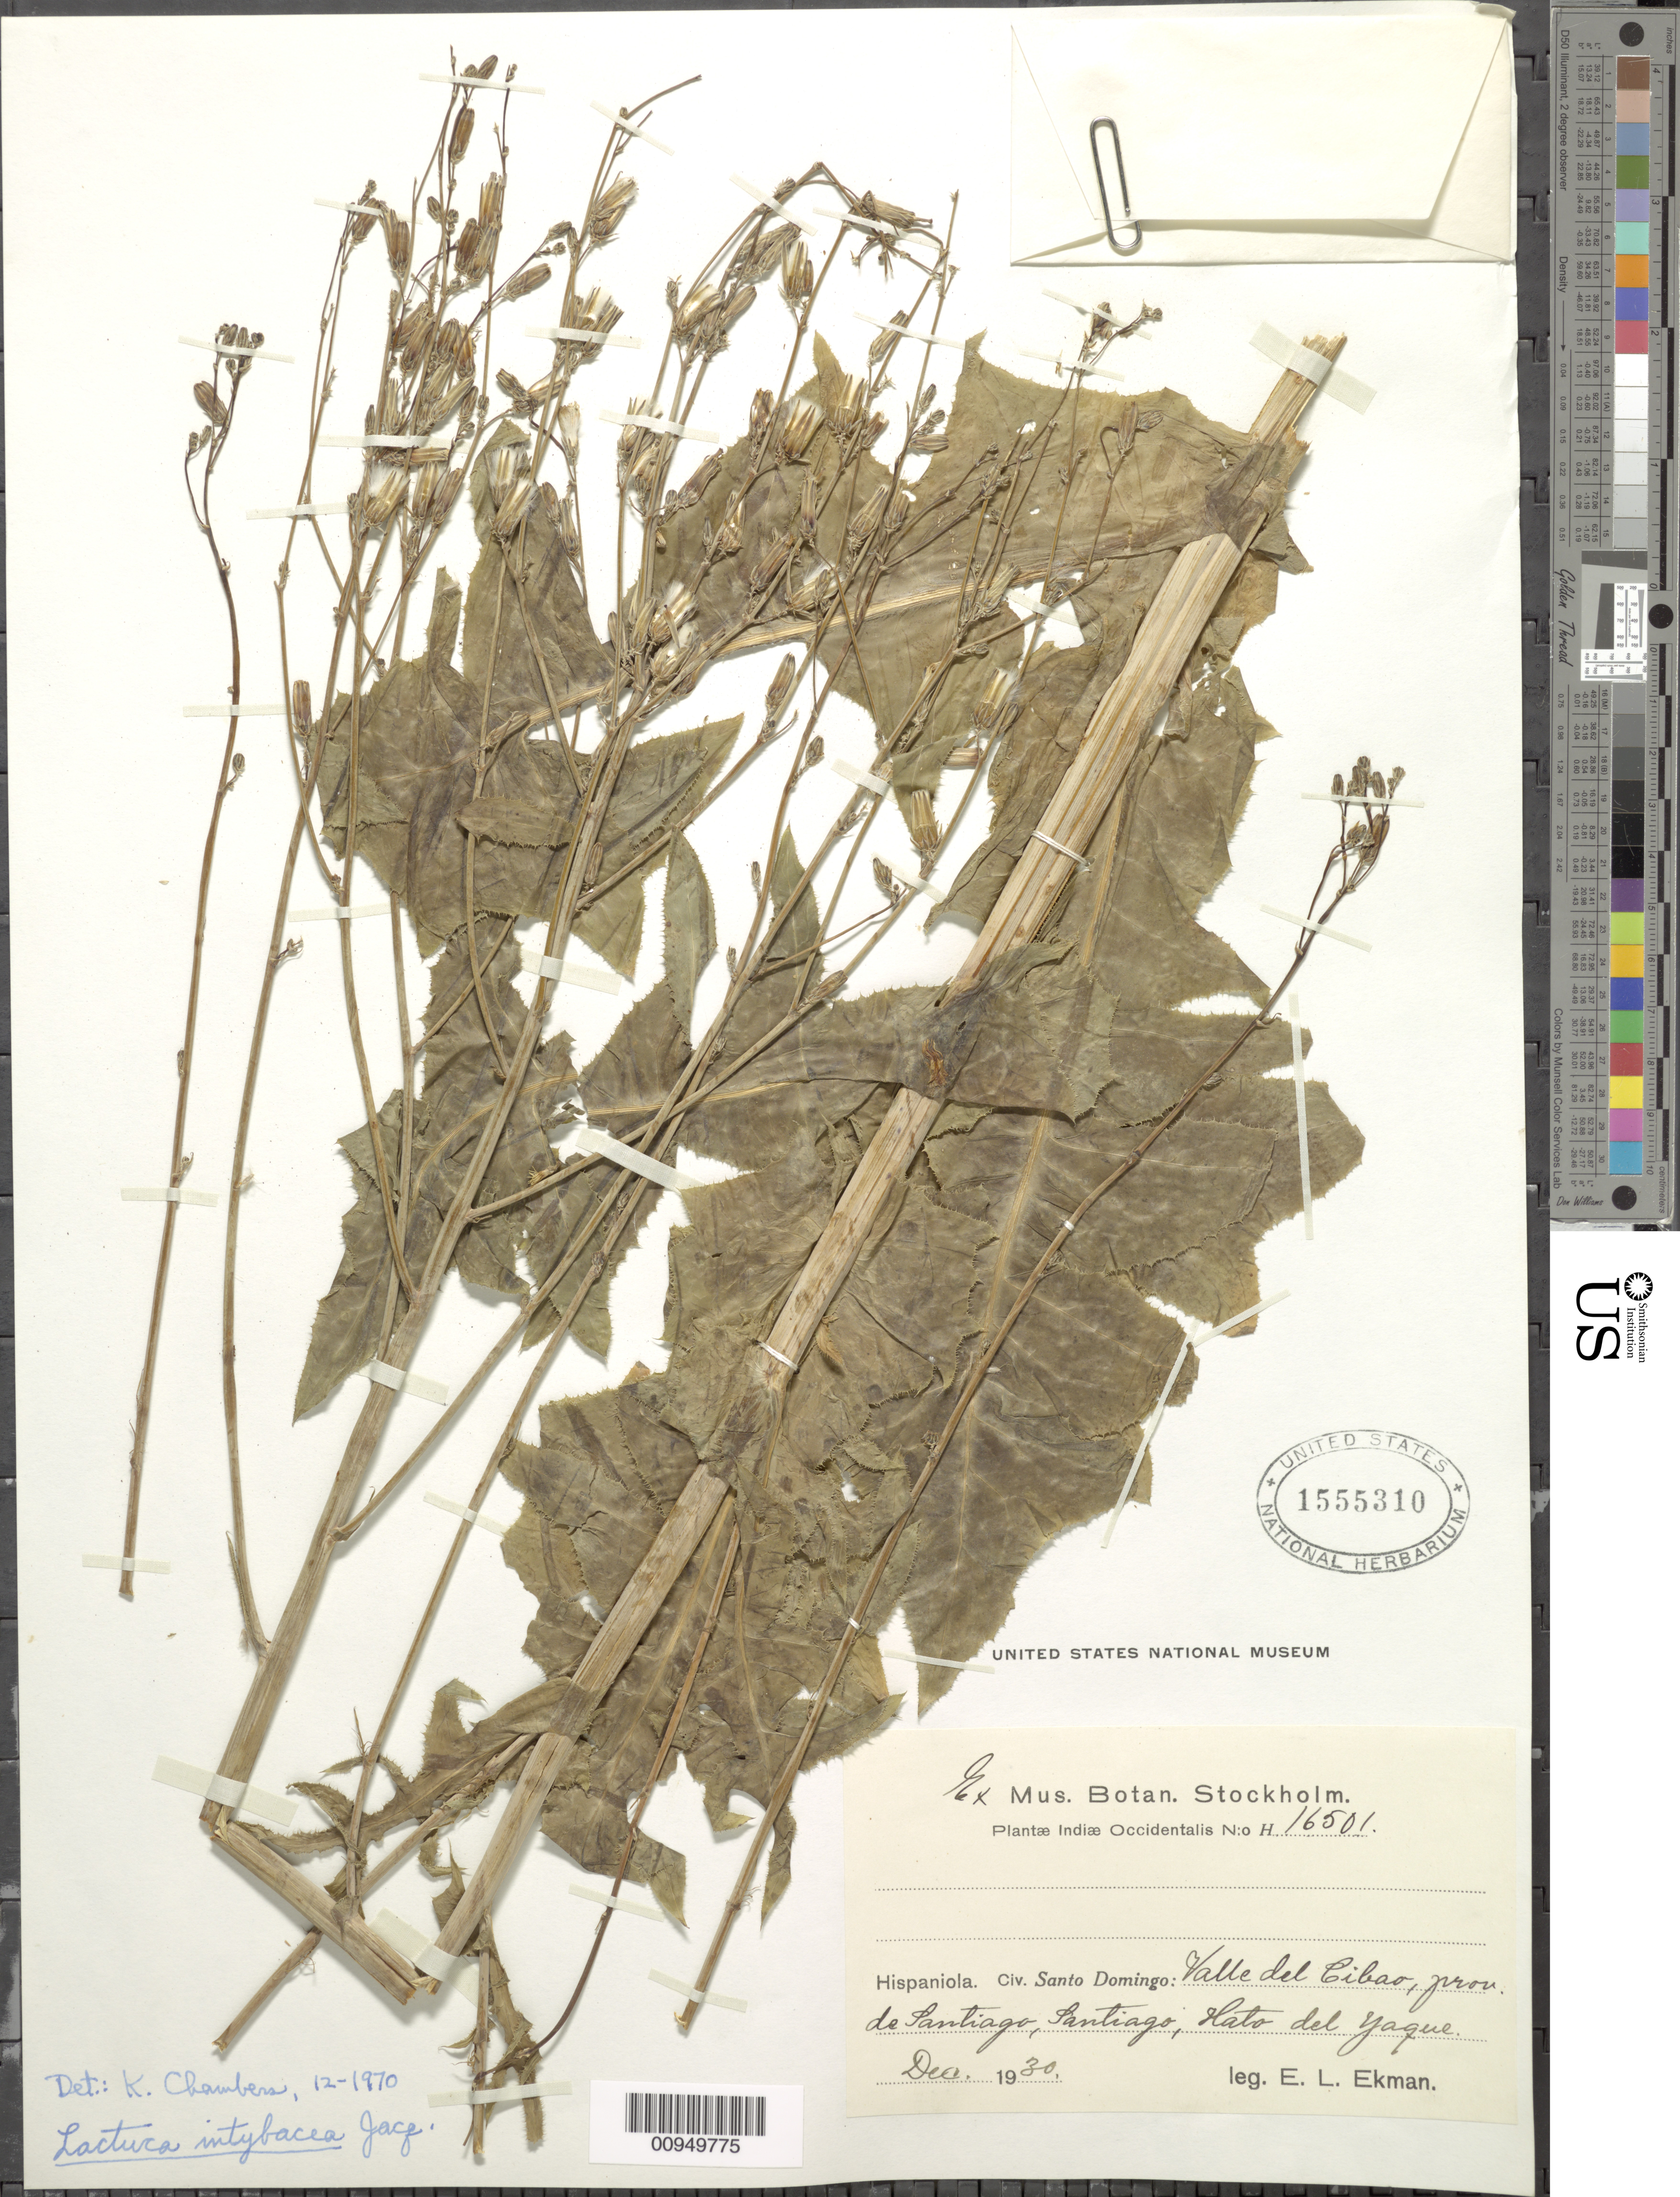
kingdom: Plantae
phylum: Tracheophyta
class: Magnoliopsida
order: Asterales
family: Asteraceae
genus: Launaea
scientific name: Launaea intybacea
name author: (Jacq.) Beauverd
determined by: Chambers, K.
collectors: E. L. Ekman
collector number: H 16501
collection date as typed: Dec 1930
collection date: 1930-12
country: Dominican Republic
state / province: Santiago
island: Hispaniola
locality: Valle del Cibao, Santiago, Hato del Yaque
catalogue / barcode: US 1555310